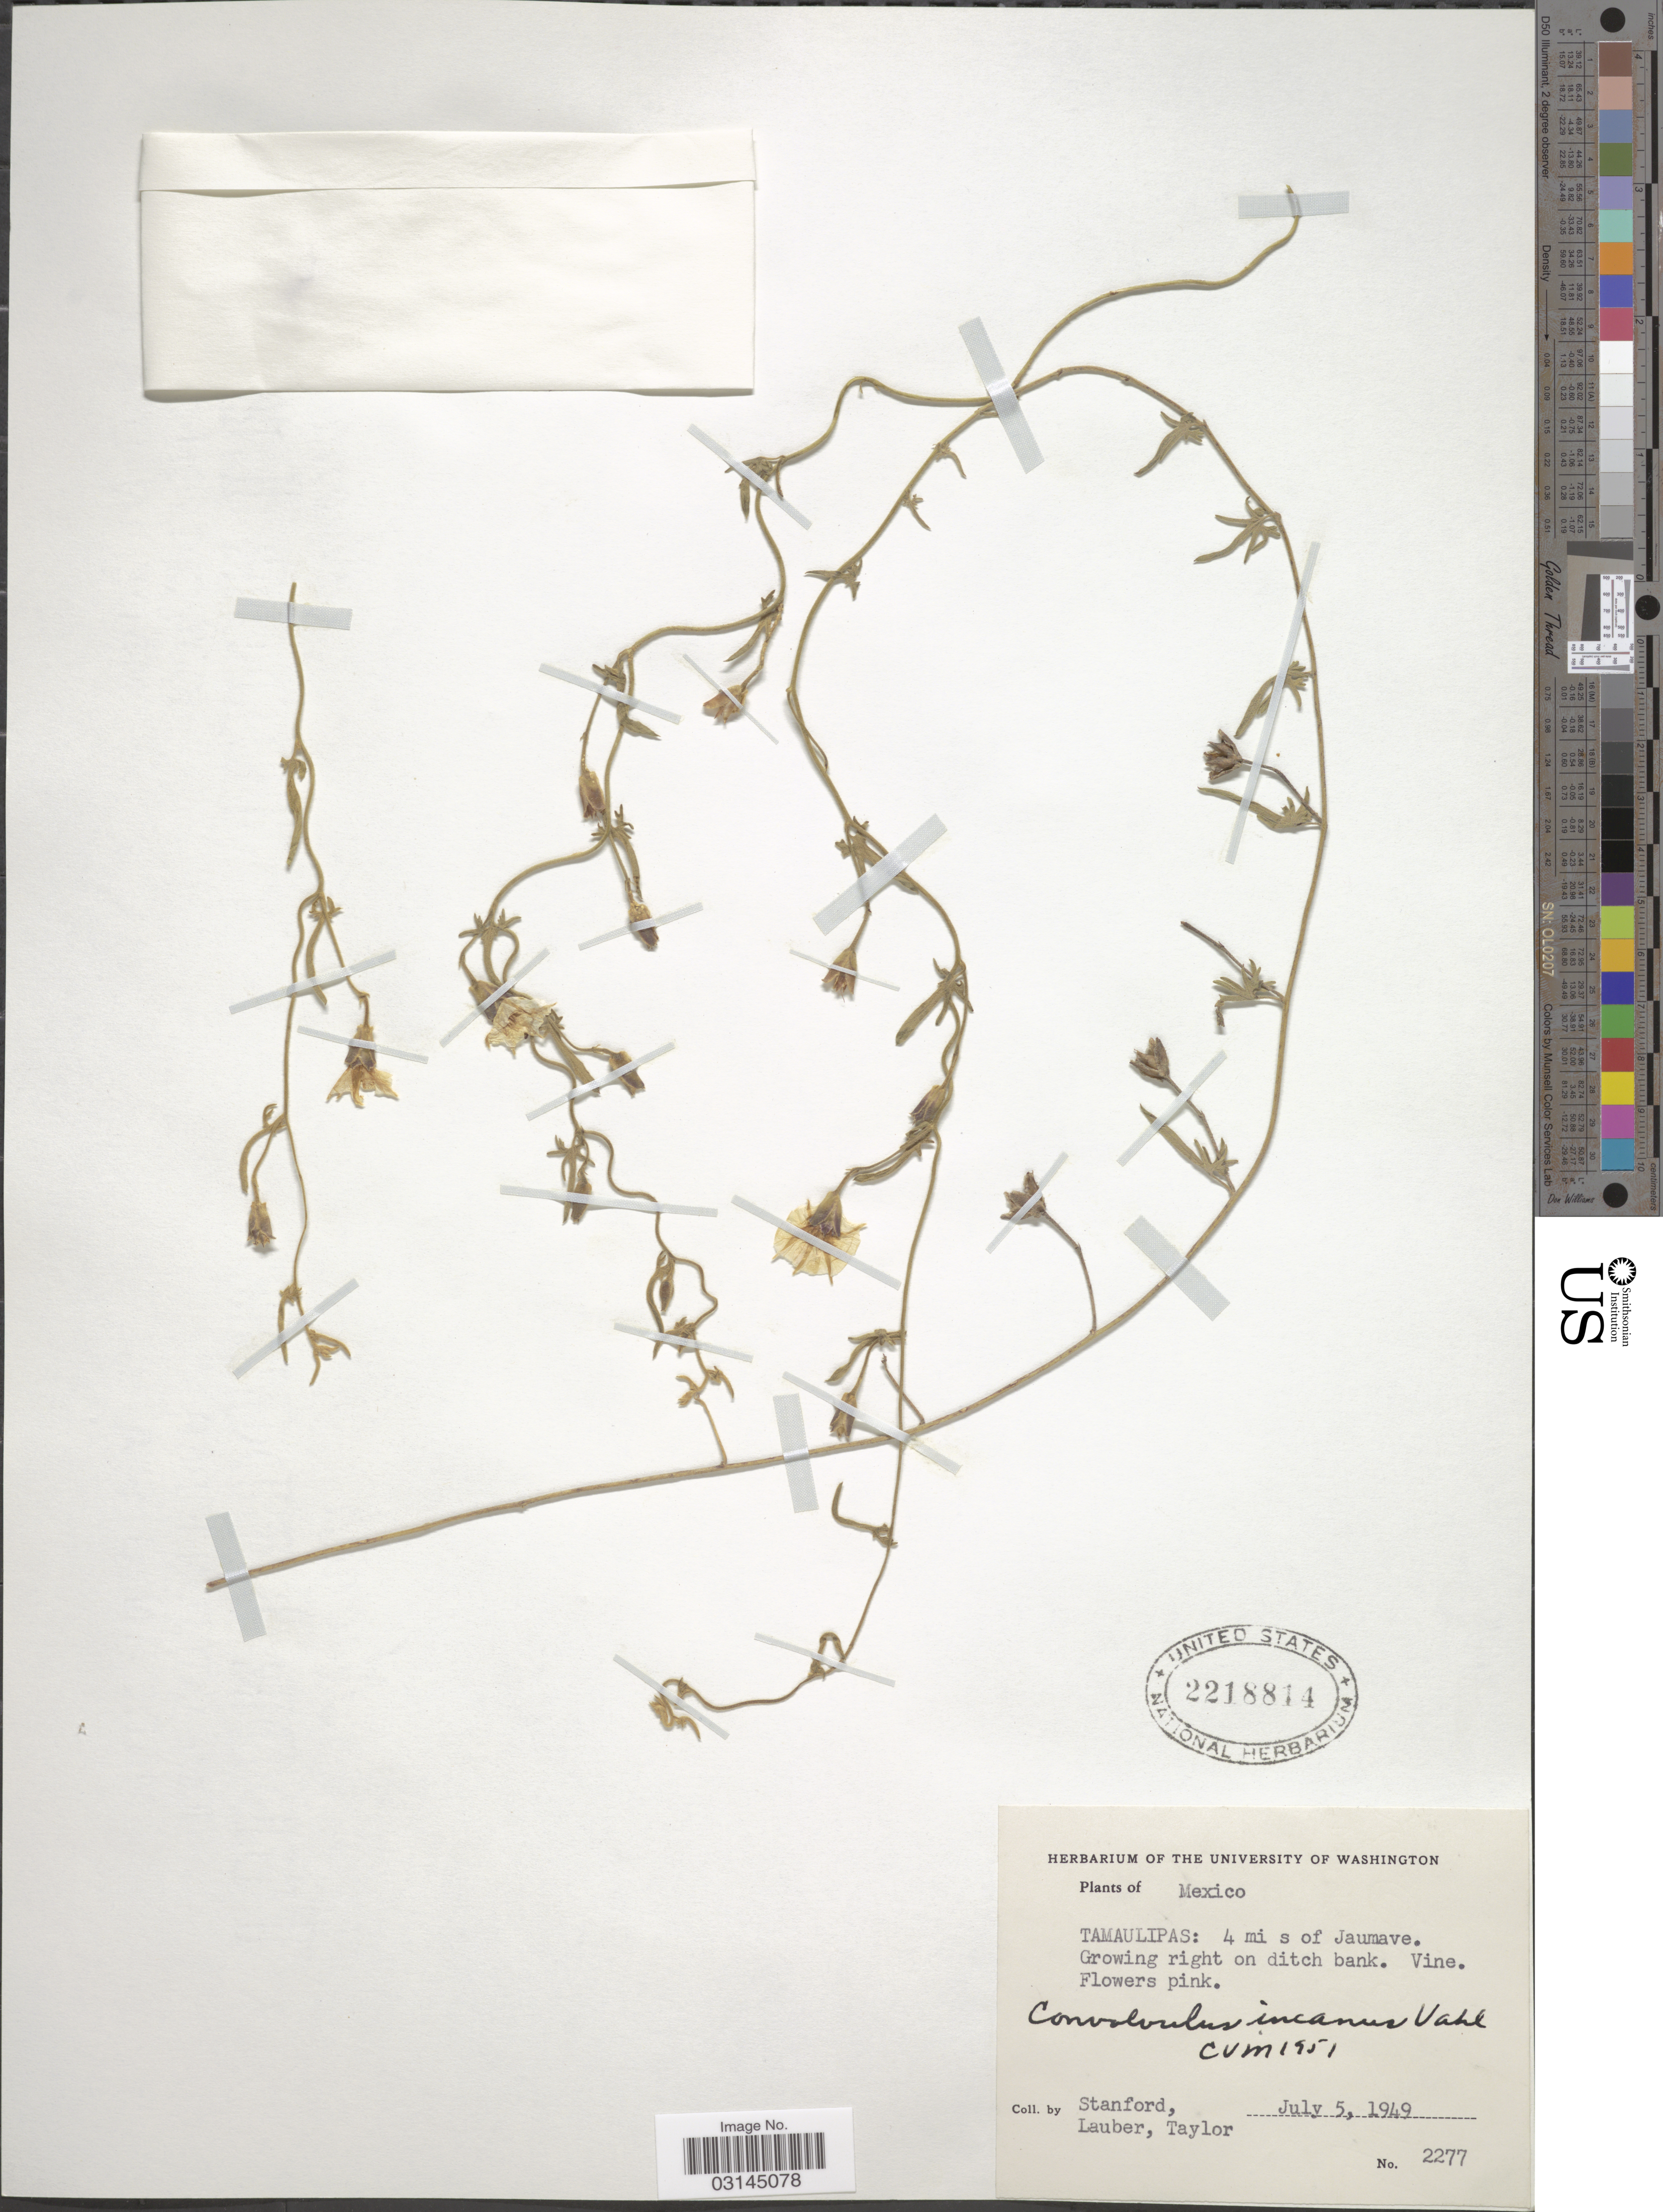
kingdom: Plantae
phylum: Tracheophyta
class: Magnoliopsida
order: Solanales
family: Convolvulaceae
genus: Convolvulus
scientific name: Convolvulus incanus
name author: Vahl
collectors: -. Stanford, Lauber, -- & -- Taylor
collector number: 2277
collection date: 1949-07-05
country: Mexico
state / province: Tamaulipas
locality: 4 mi s of Jaumave.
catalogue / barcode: US 2218814